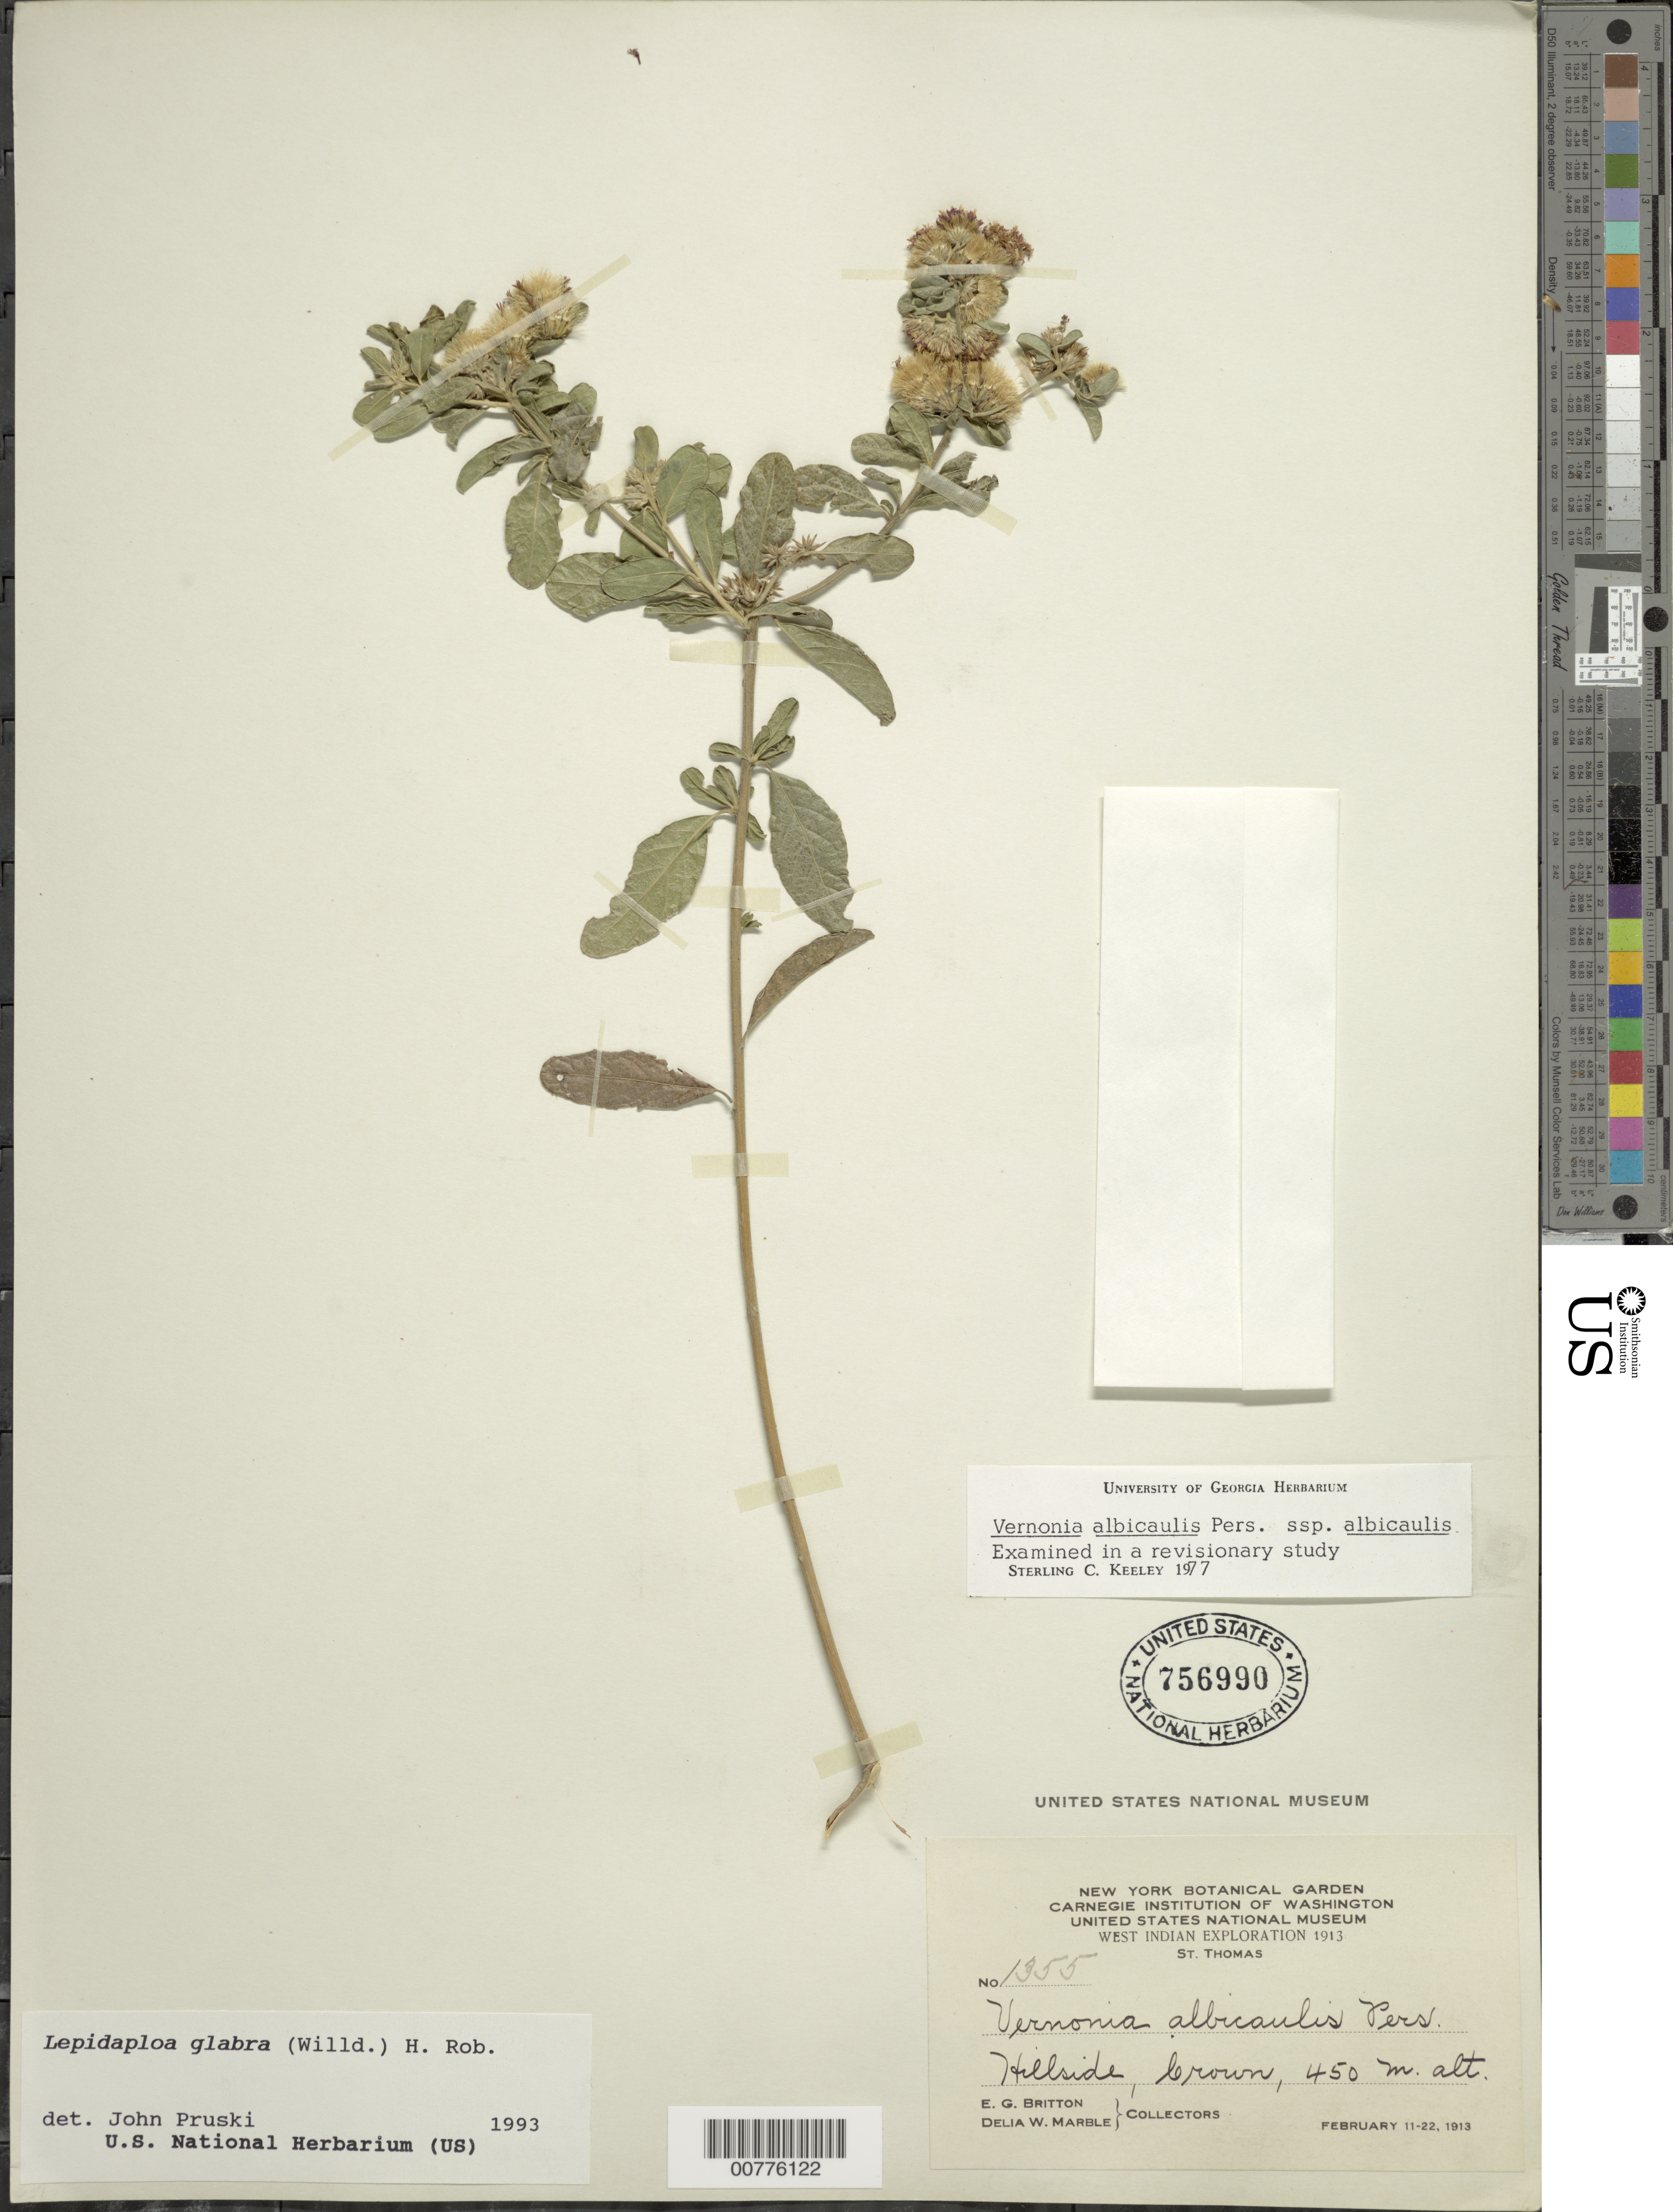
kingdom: Plantae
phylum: Tracheophyta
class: Magnoliopsida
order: Asterales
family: Asteraceae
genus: Lepidaploa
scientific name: Lepidaploa glabra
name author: (Willd.) H. Rob.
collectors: E. G. Britton & D. W. Marble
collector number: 1355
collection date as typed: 11 Feb 1913 to 22 Feb 1913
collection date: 1913-02-11/1913-02-22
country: U.S. Virgin Islands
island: St. Thomas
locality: Crown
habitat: Hillside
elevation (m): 450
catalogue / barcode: US 756990